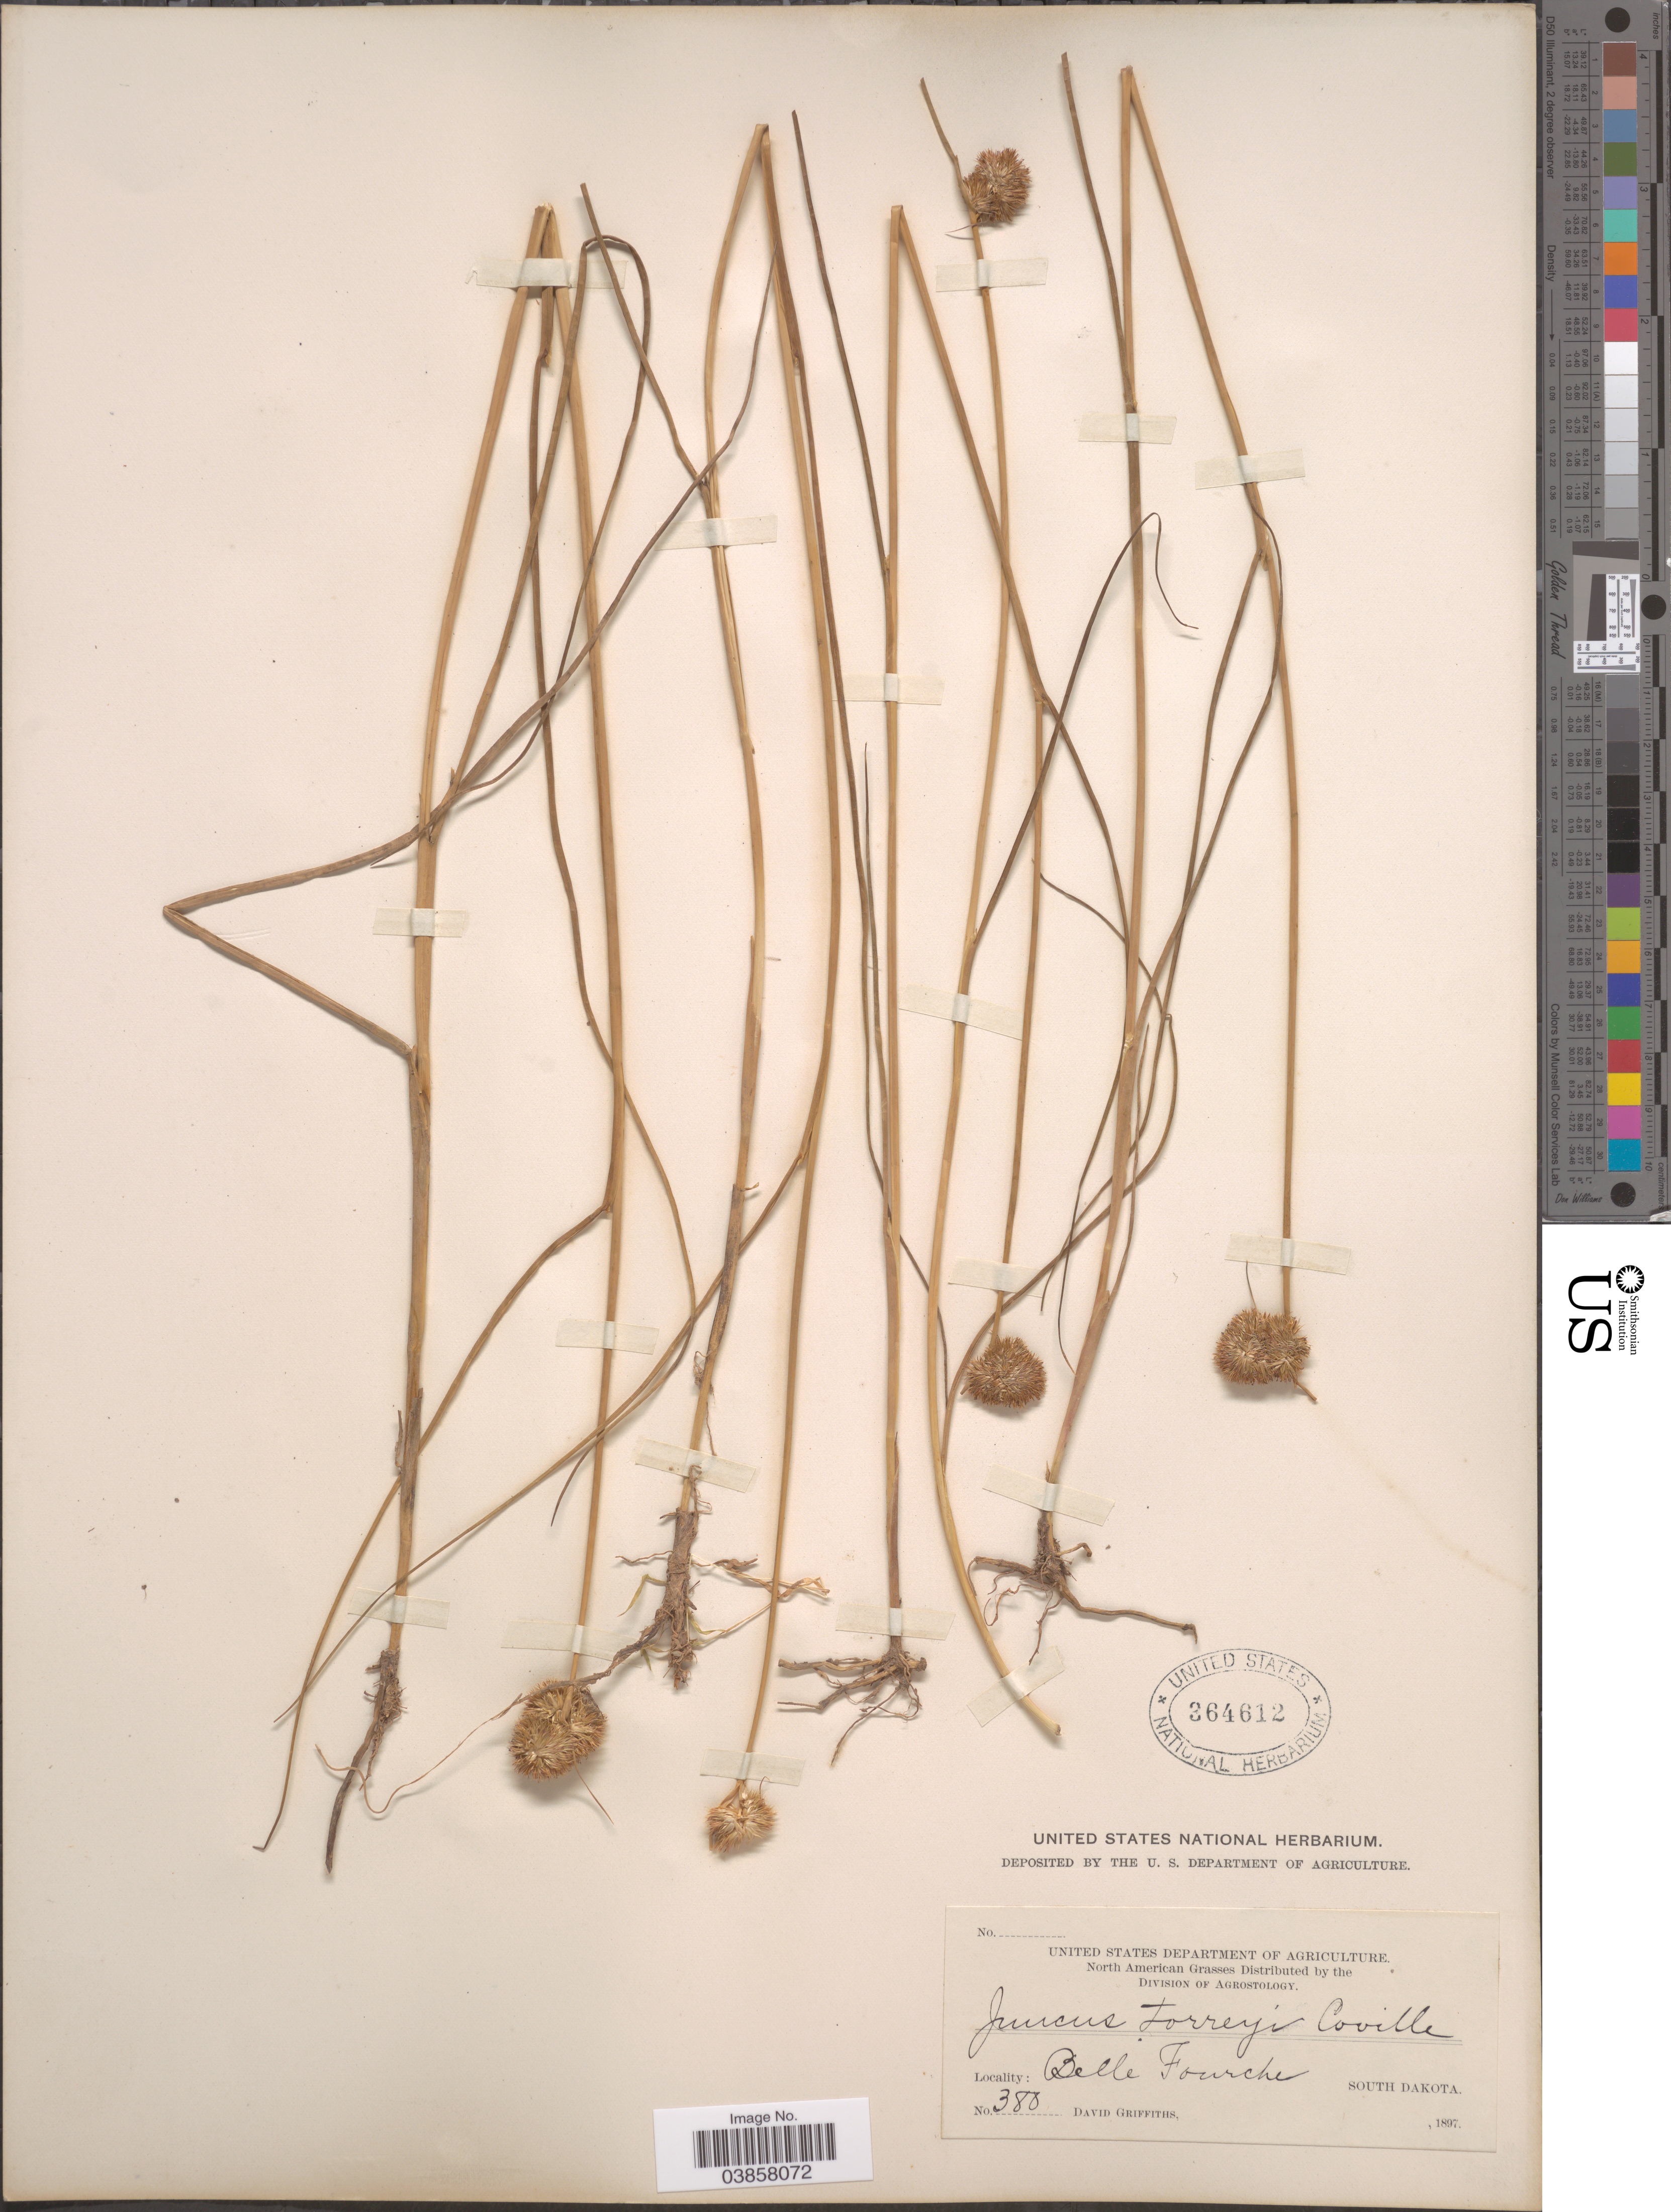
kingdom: Plantae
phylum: Tracheophyta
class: Liliopsida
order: Poales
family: Juncaceae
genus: Juncus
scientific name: Juncus torreyi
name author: Coville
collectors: D. Griffiths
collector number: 380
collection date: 1897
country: United States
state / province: South Dakota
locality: Belle Fourche.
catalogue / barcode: US 364612